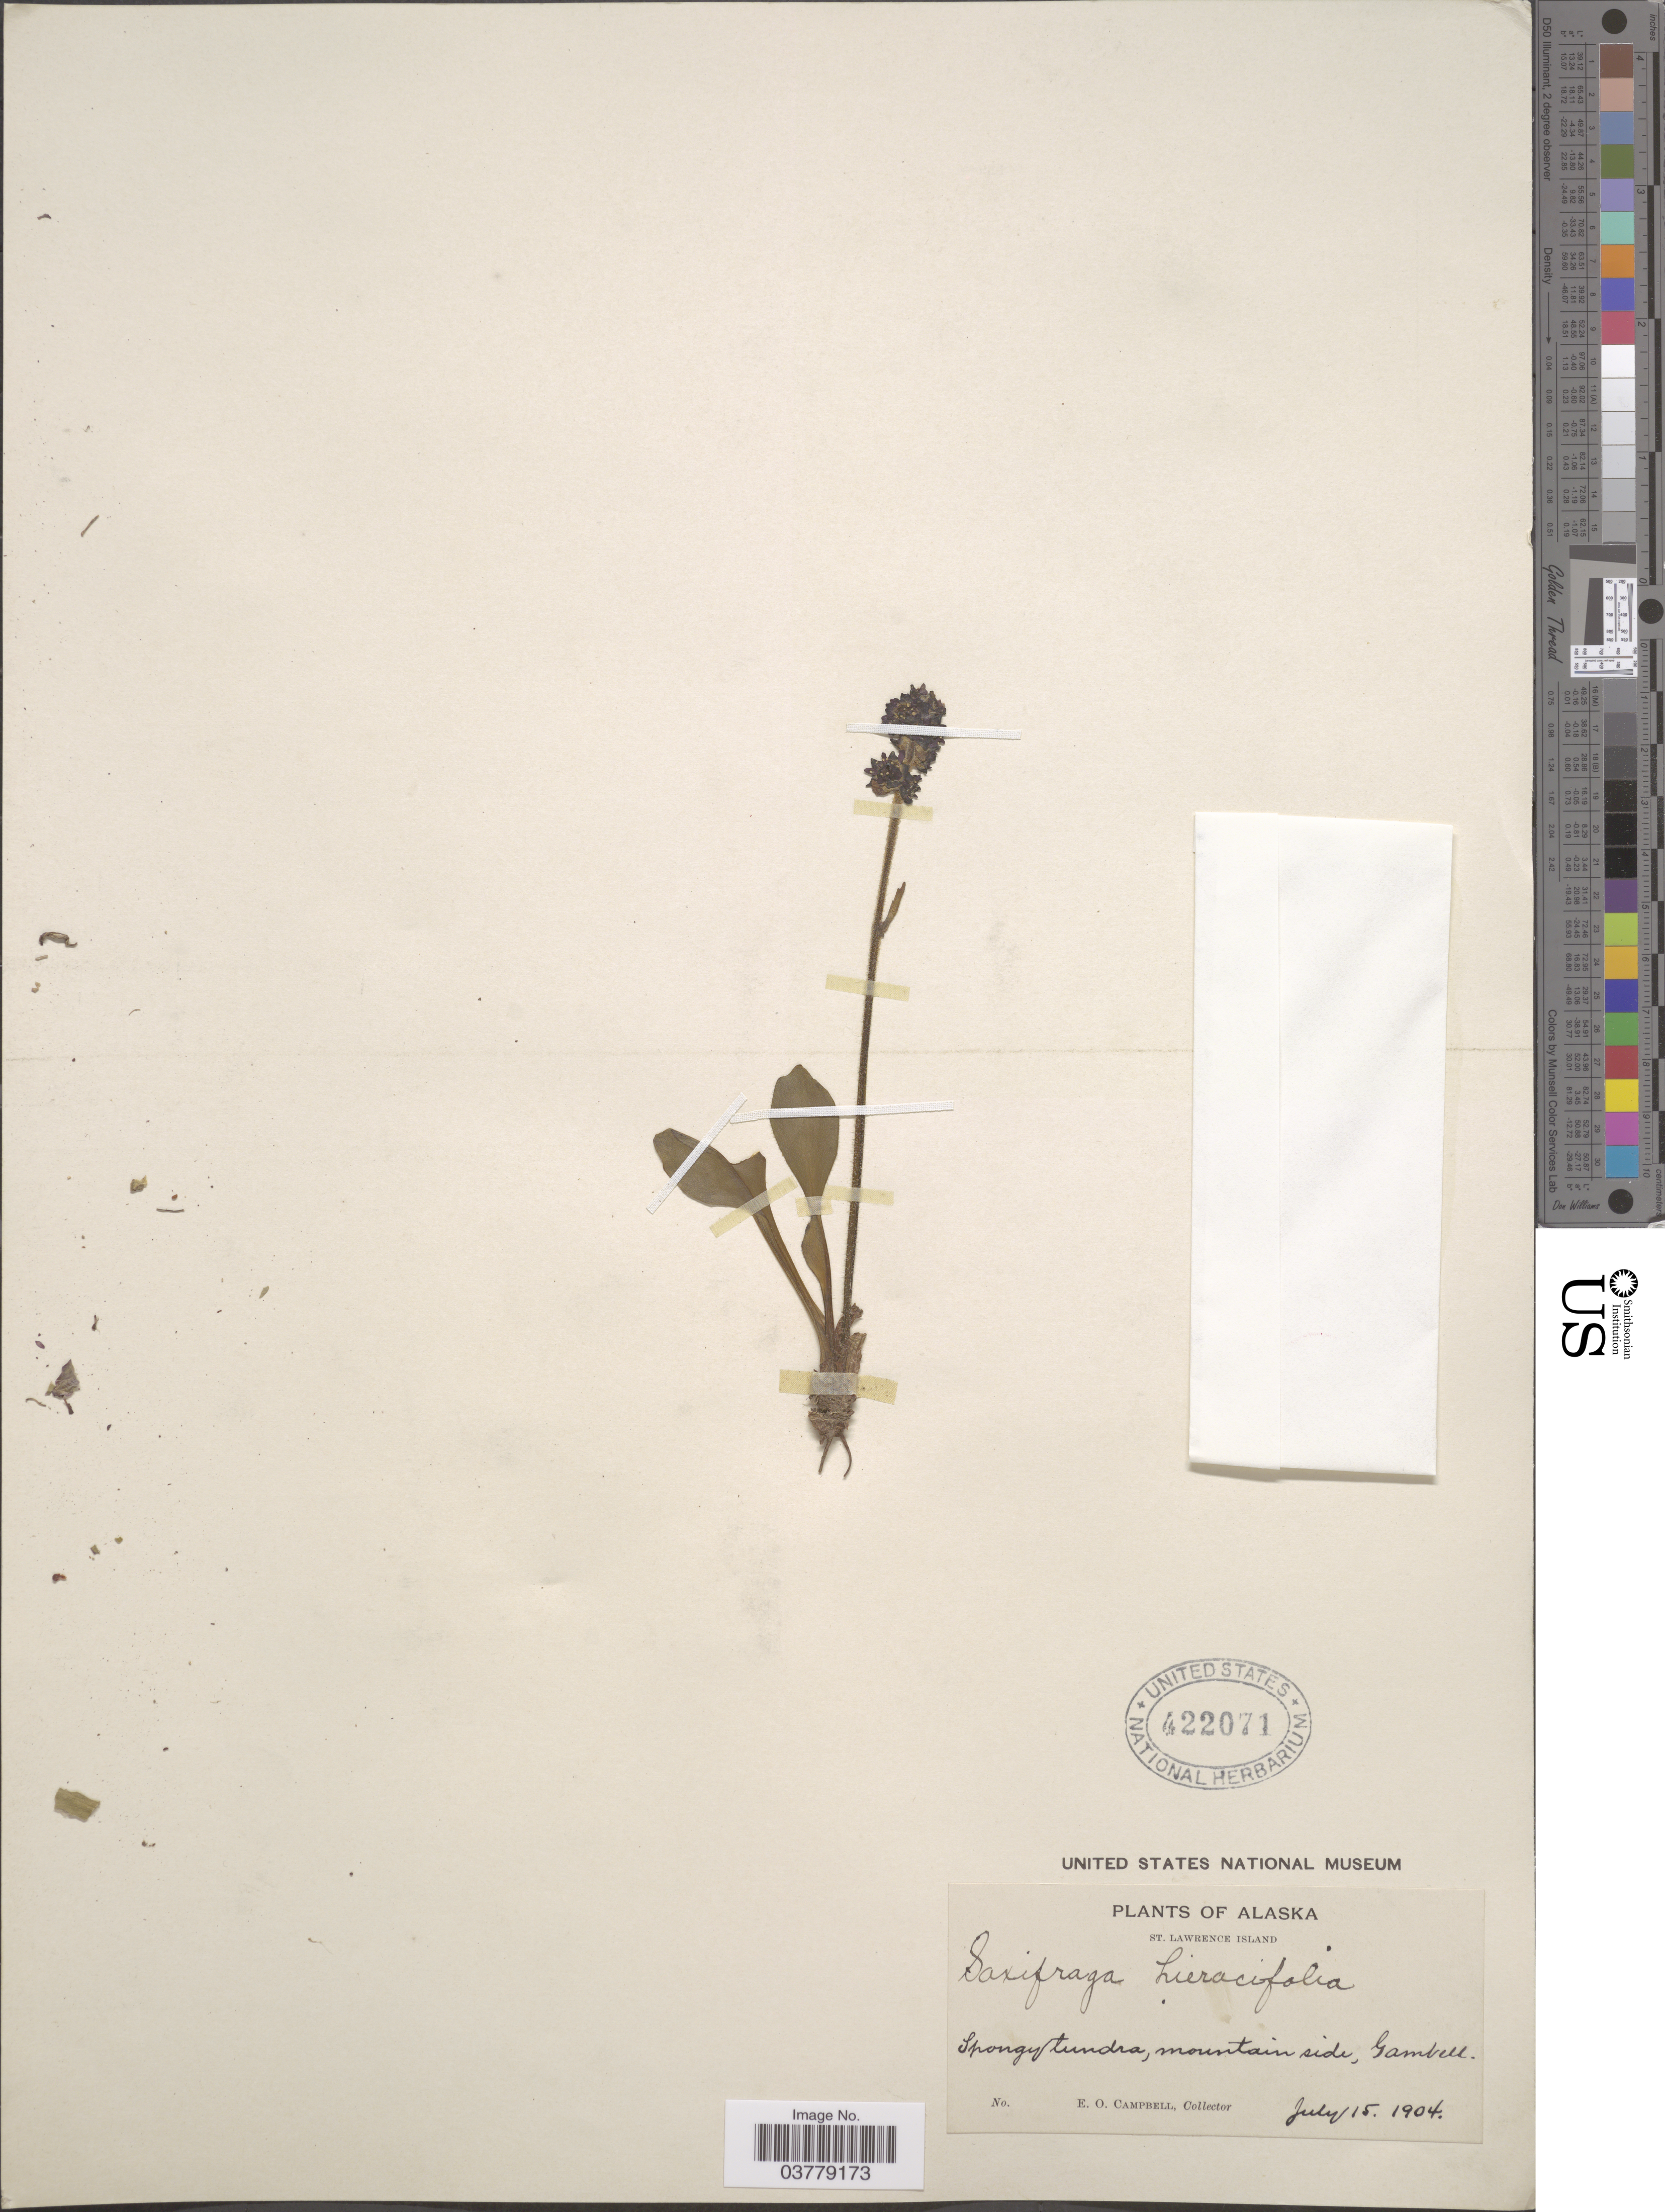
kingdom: Plantae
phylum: Tracheophyta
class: Magnoliopsida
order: Saxifragales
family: Saxifragaceae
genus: Micranthes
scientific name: Micranthes hieraciifolia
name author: (Waldst. & Kit. ex Willd.) Haw.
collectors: E. Campbell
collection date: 1904-07-15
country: United States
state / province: Alaska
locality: St. Lawrence Island. Spongy tundra, mountain side, Gambell.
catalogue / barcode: US 422071